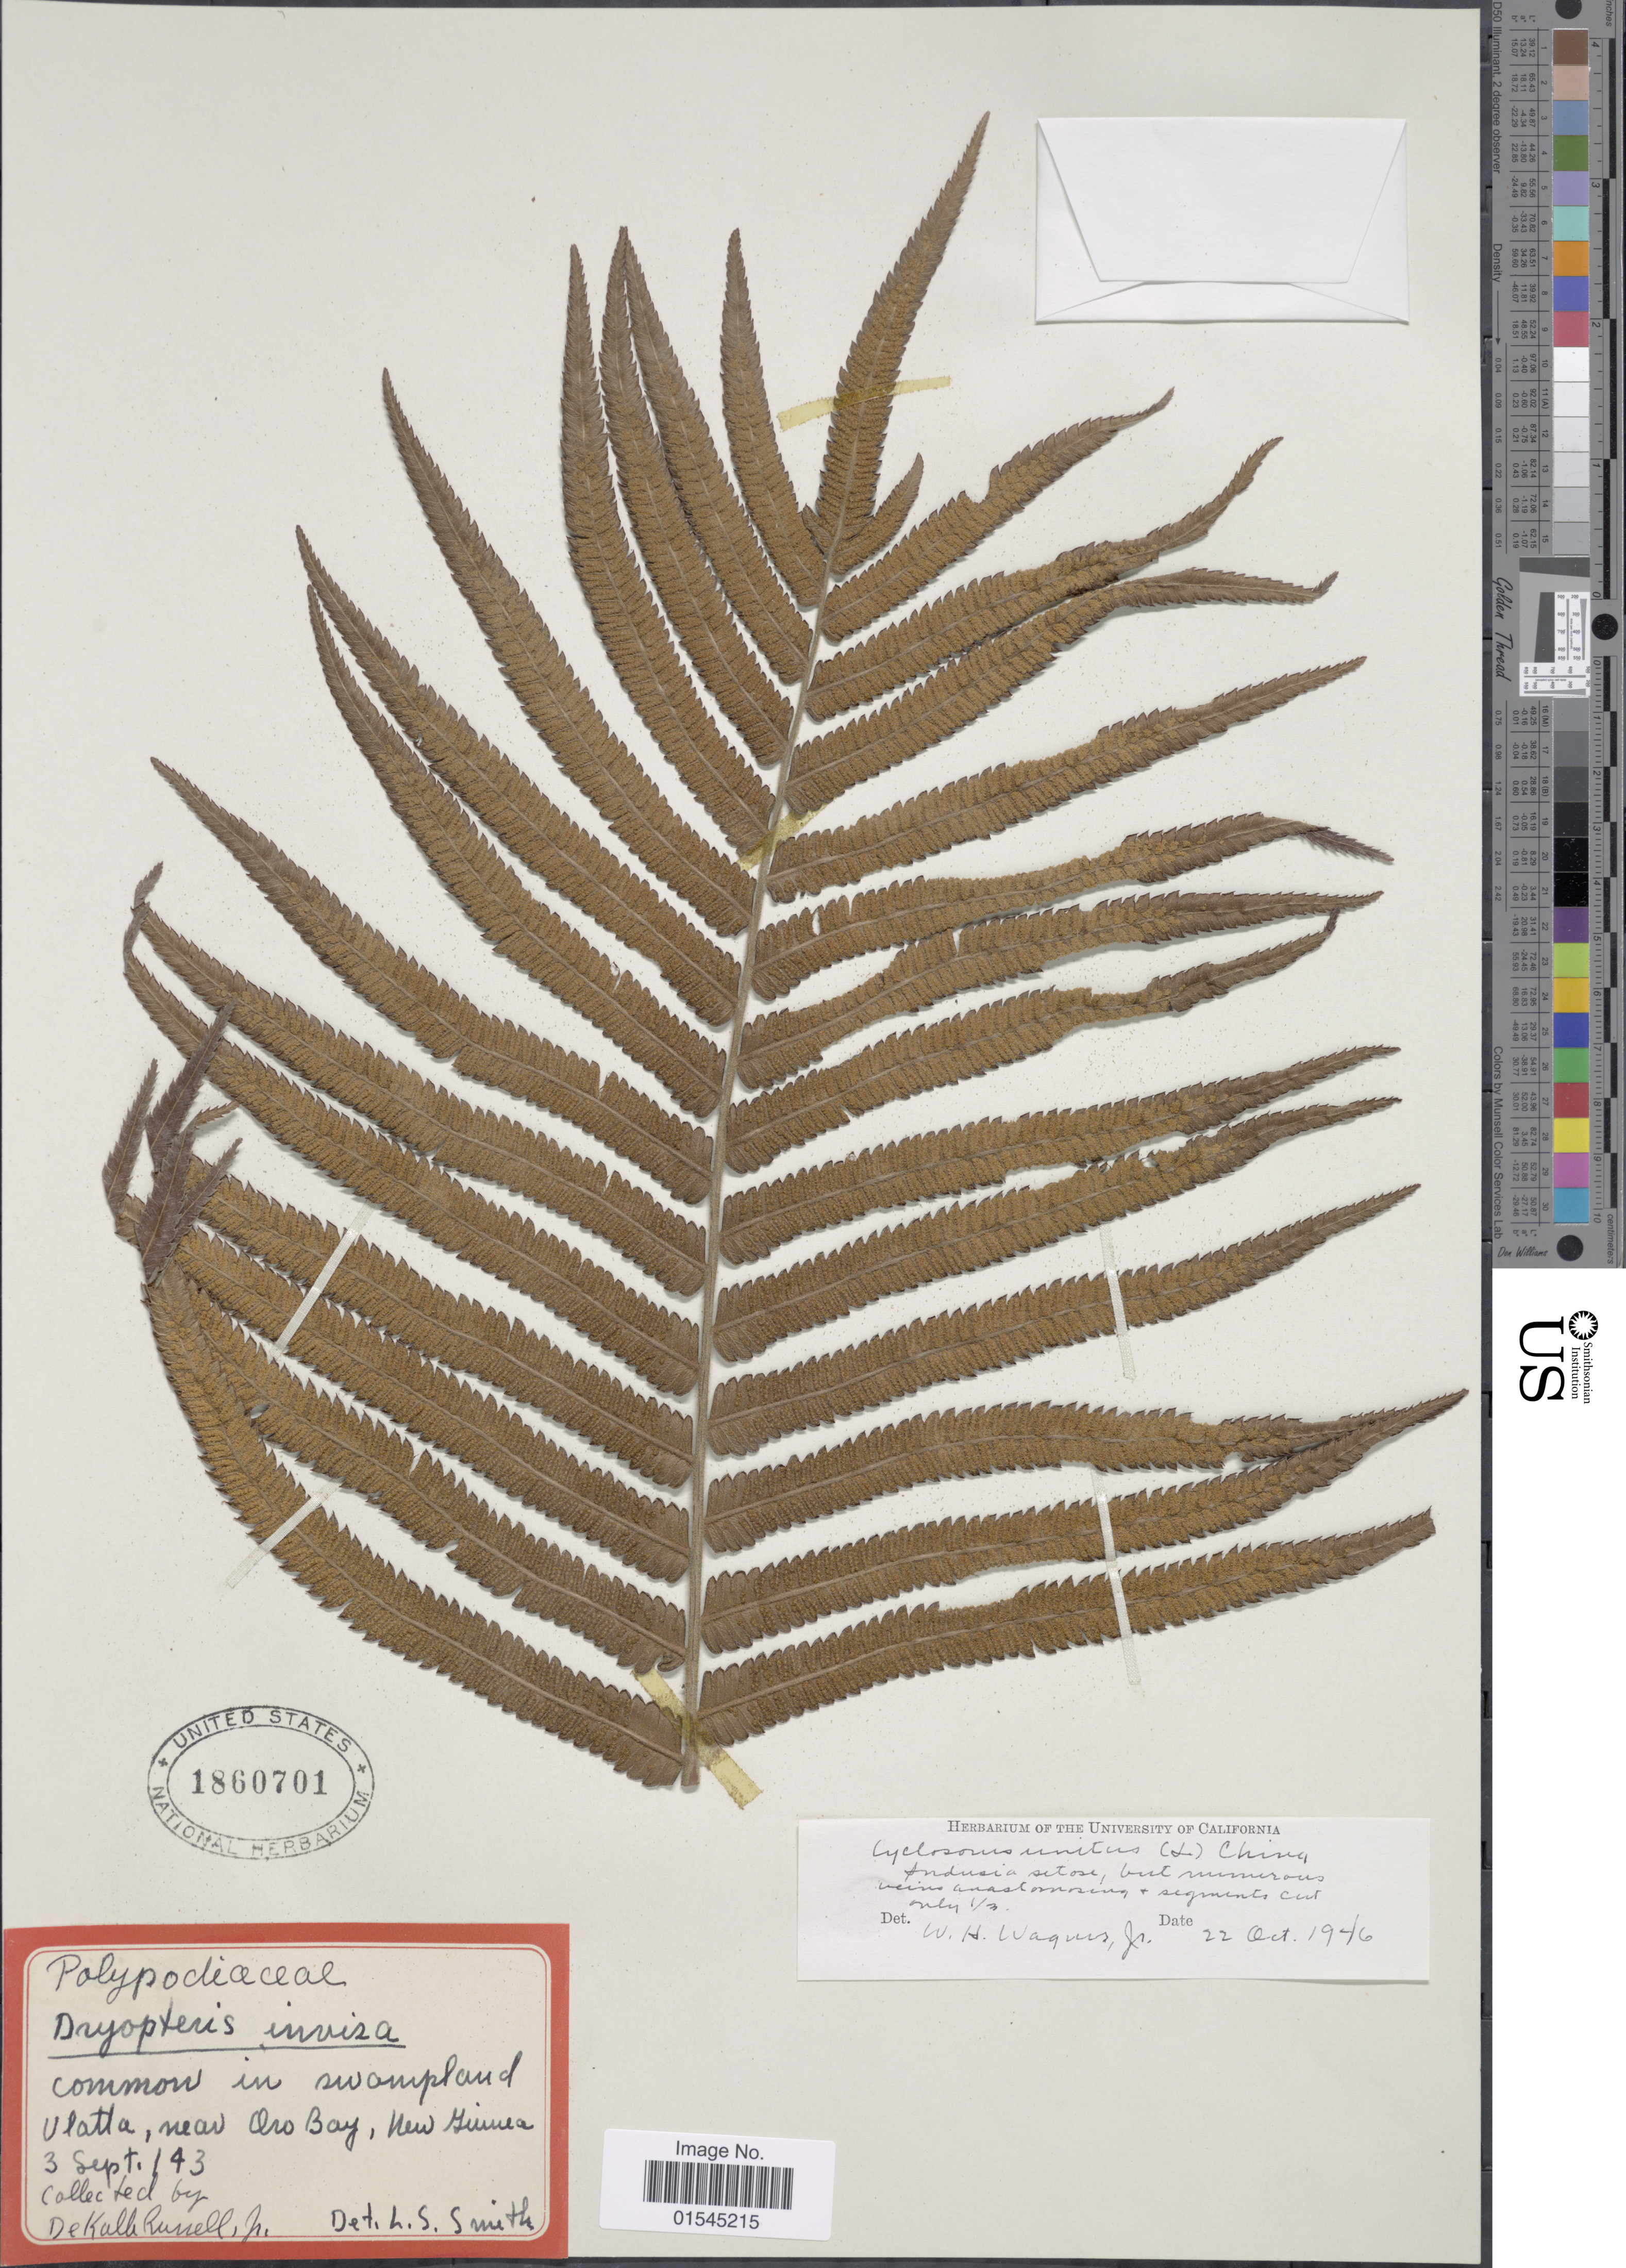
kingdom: Plantae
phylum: Tracheophyta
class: Polypodiopsida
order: Polypodiales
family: Thelypteridaceae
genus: Sphaerostephanos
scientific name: Sphaerostephanos unitus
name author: (L.) Holttum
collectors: D. K. Russell Jr.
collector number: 143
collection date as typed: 143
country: Papua New Guinea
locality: Common in swamland Ullata, near Oro Bay, New Guinea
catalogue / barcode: US 1860701